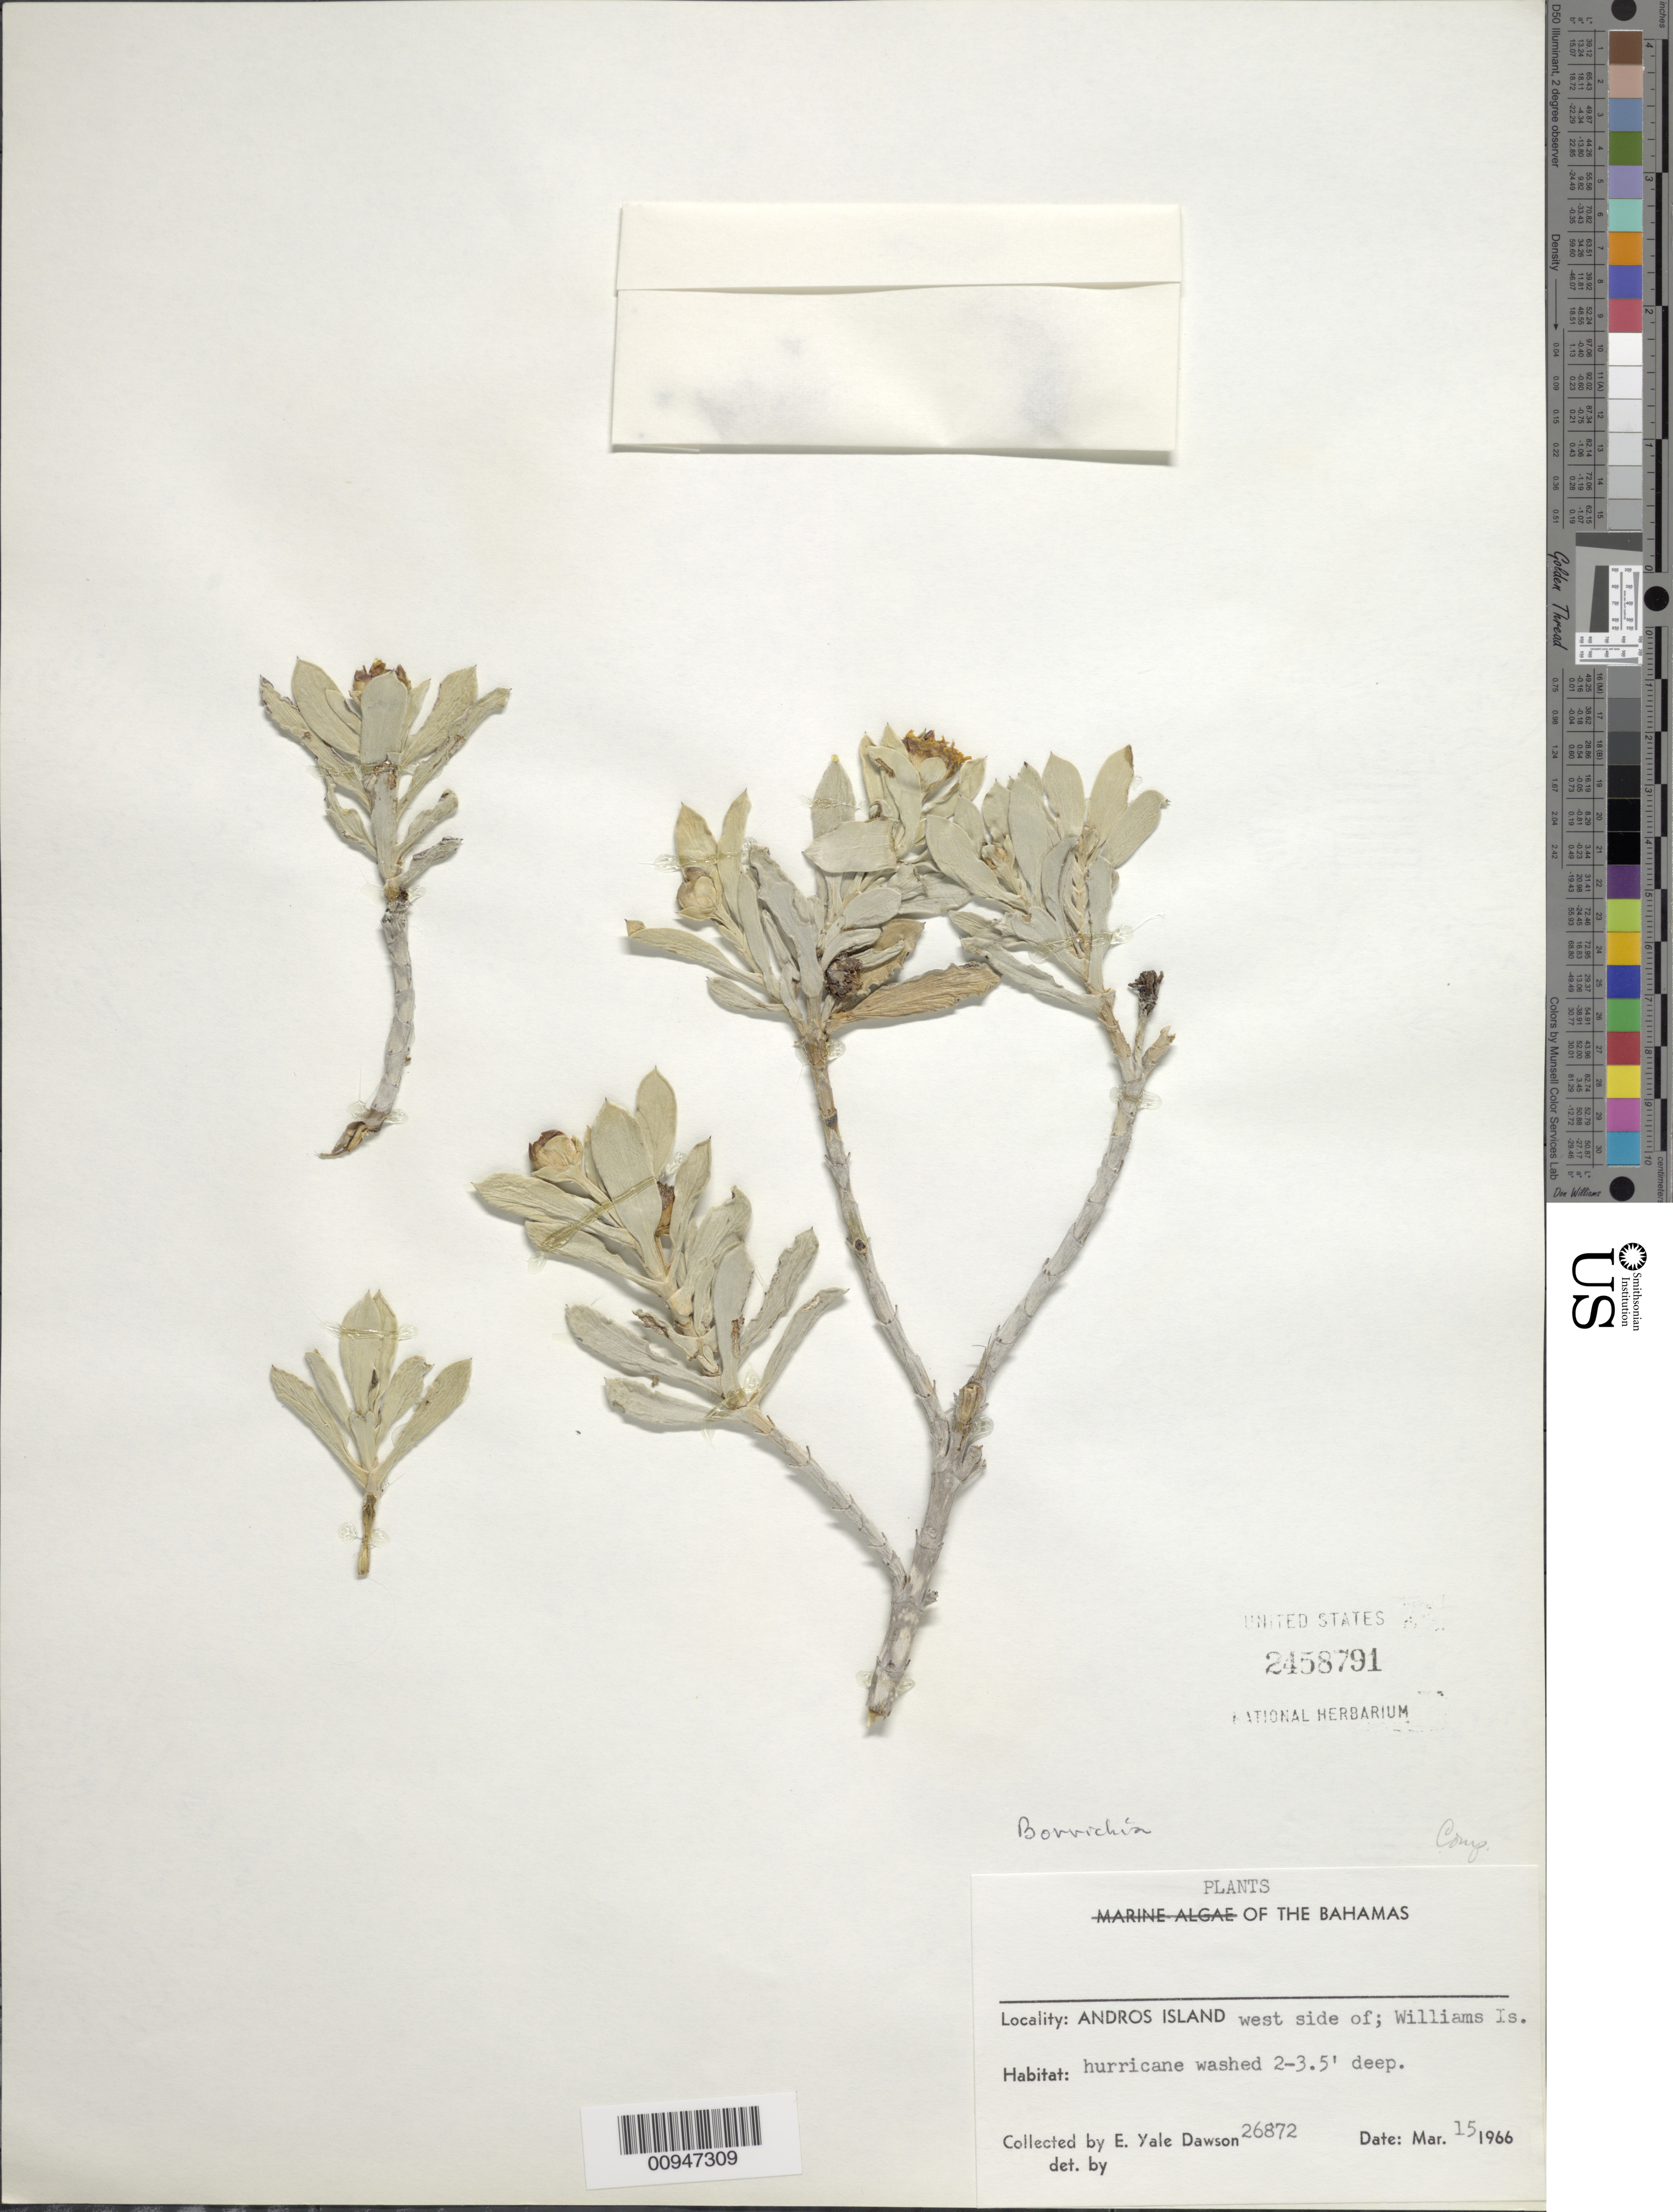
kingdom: Plantae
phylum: Tracheophyta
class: Magnoliopsida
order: Asterales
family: Asteraceae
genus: Borrichia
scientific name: Borrichia sp.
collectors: E. Y. Dawson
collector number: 26872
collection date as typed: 15 Mar 1966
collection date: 1966-03-15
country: Bahamas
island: Andros Island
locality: West side of Williams Island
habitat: Hurricane washed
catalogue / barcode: US 2458791